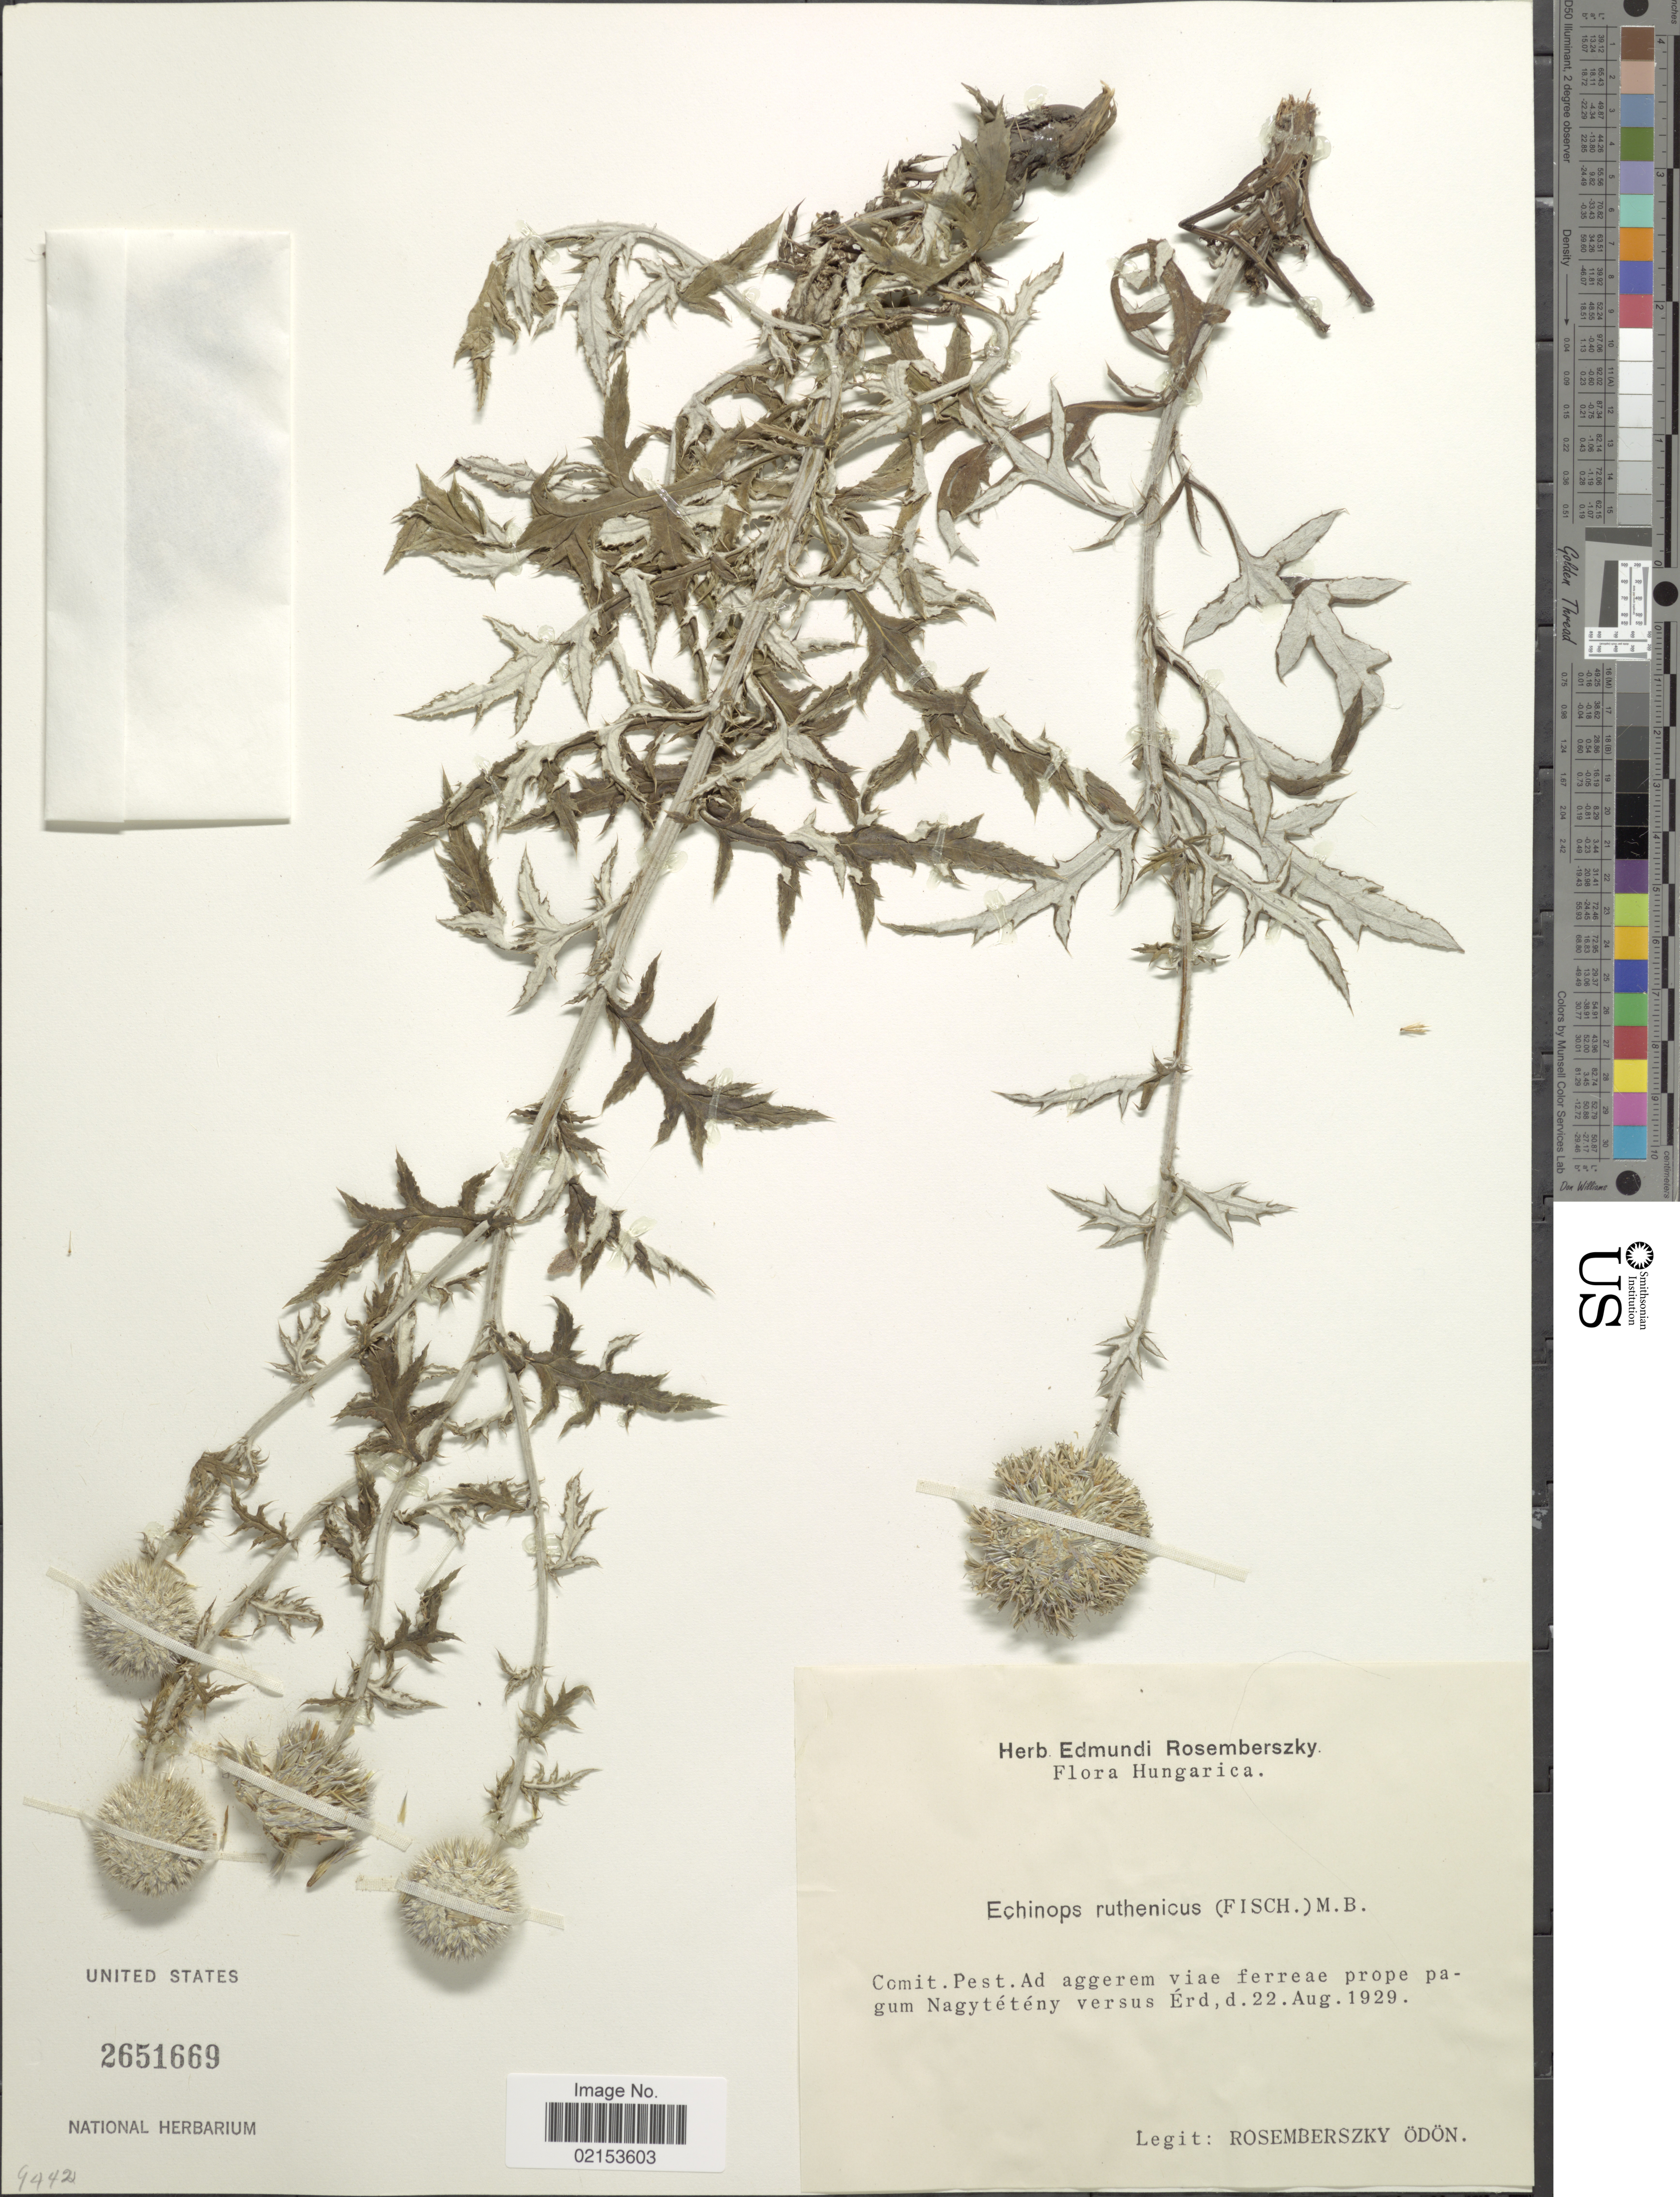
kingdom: Plantae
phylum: Tracheophyta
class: Magnoliopsida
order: Asterales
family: Asteraceae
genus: Echinops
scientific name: Echinops ritro subsp. ruthenicus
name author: (M. Bieb.) Nyman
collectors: R. Ödön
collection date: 1929-08-22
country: Hungary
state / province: Erd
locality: Comit Pest. . prope pagum Nagyteteny versus Erd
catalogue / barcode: US 2651669